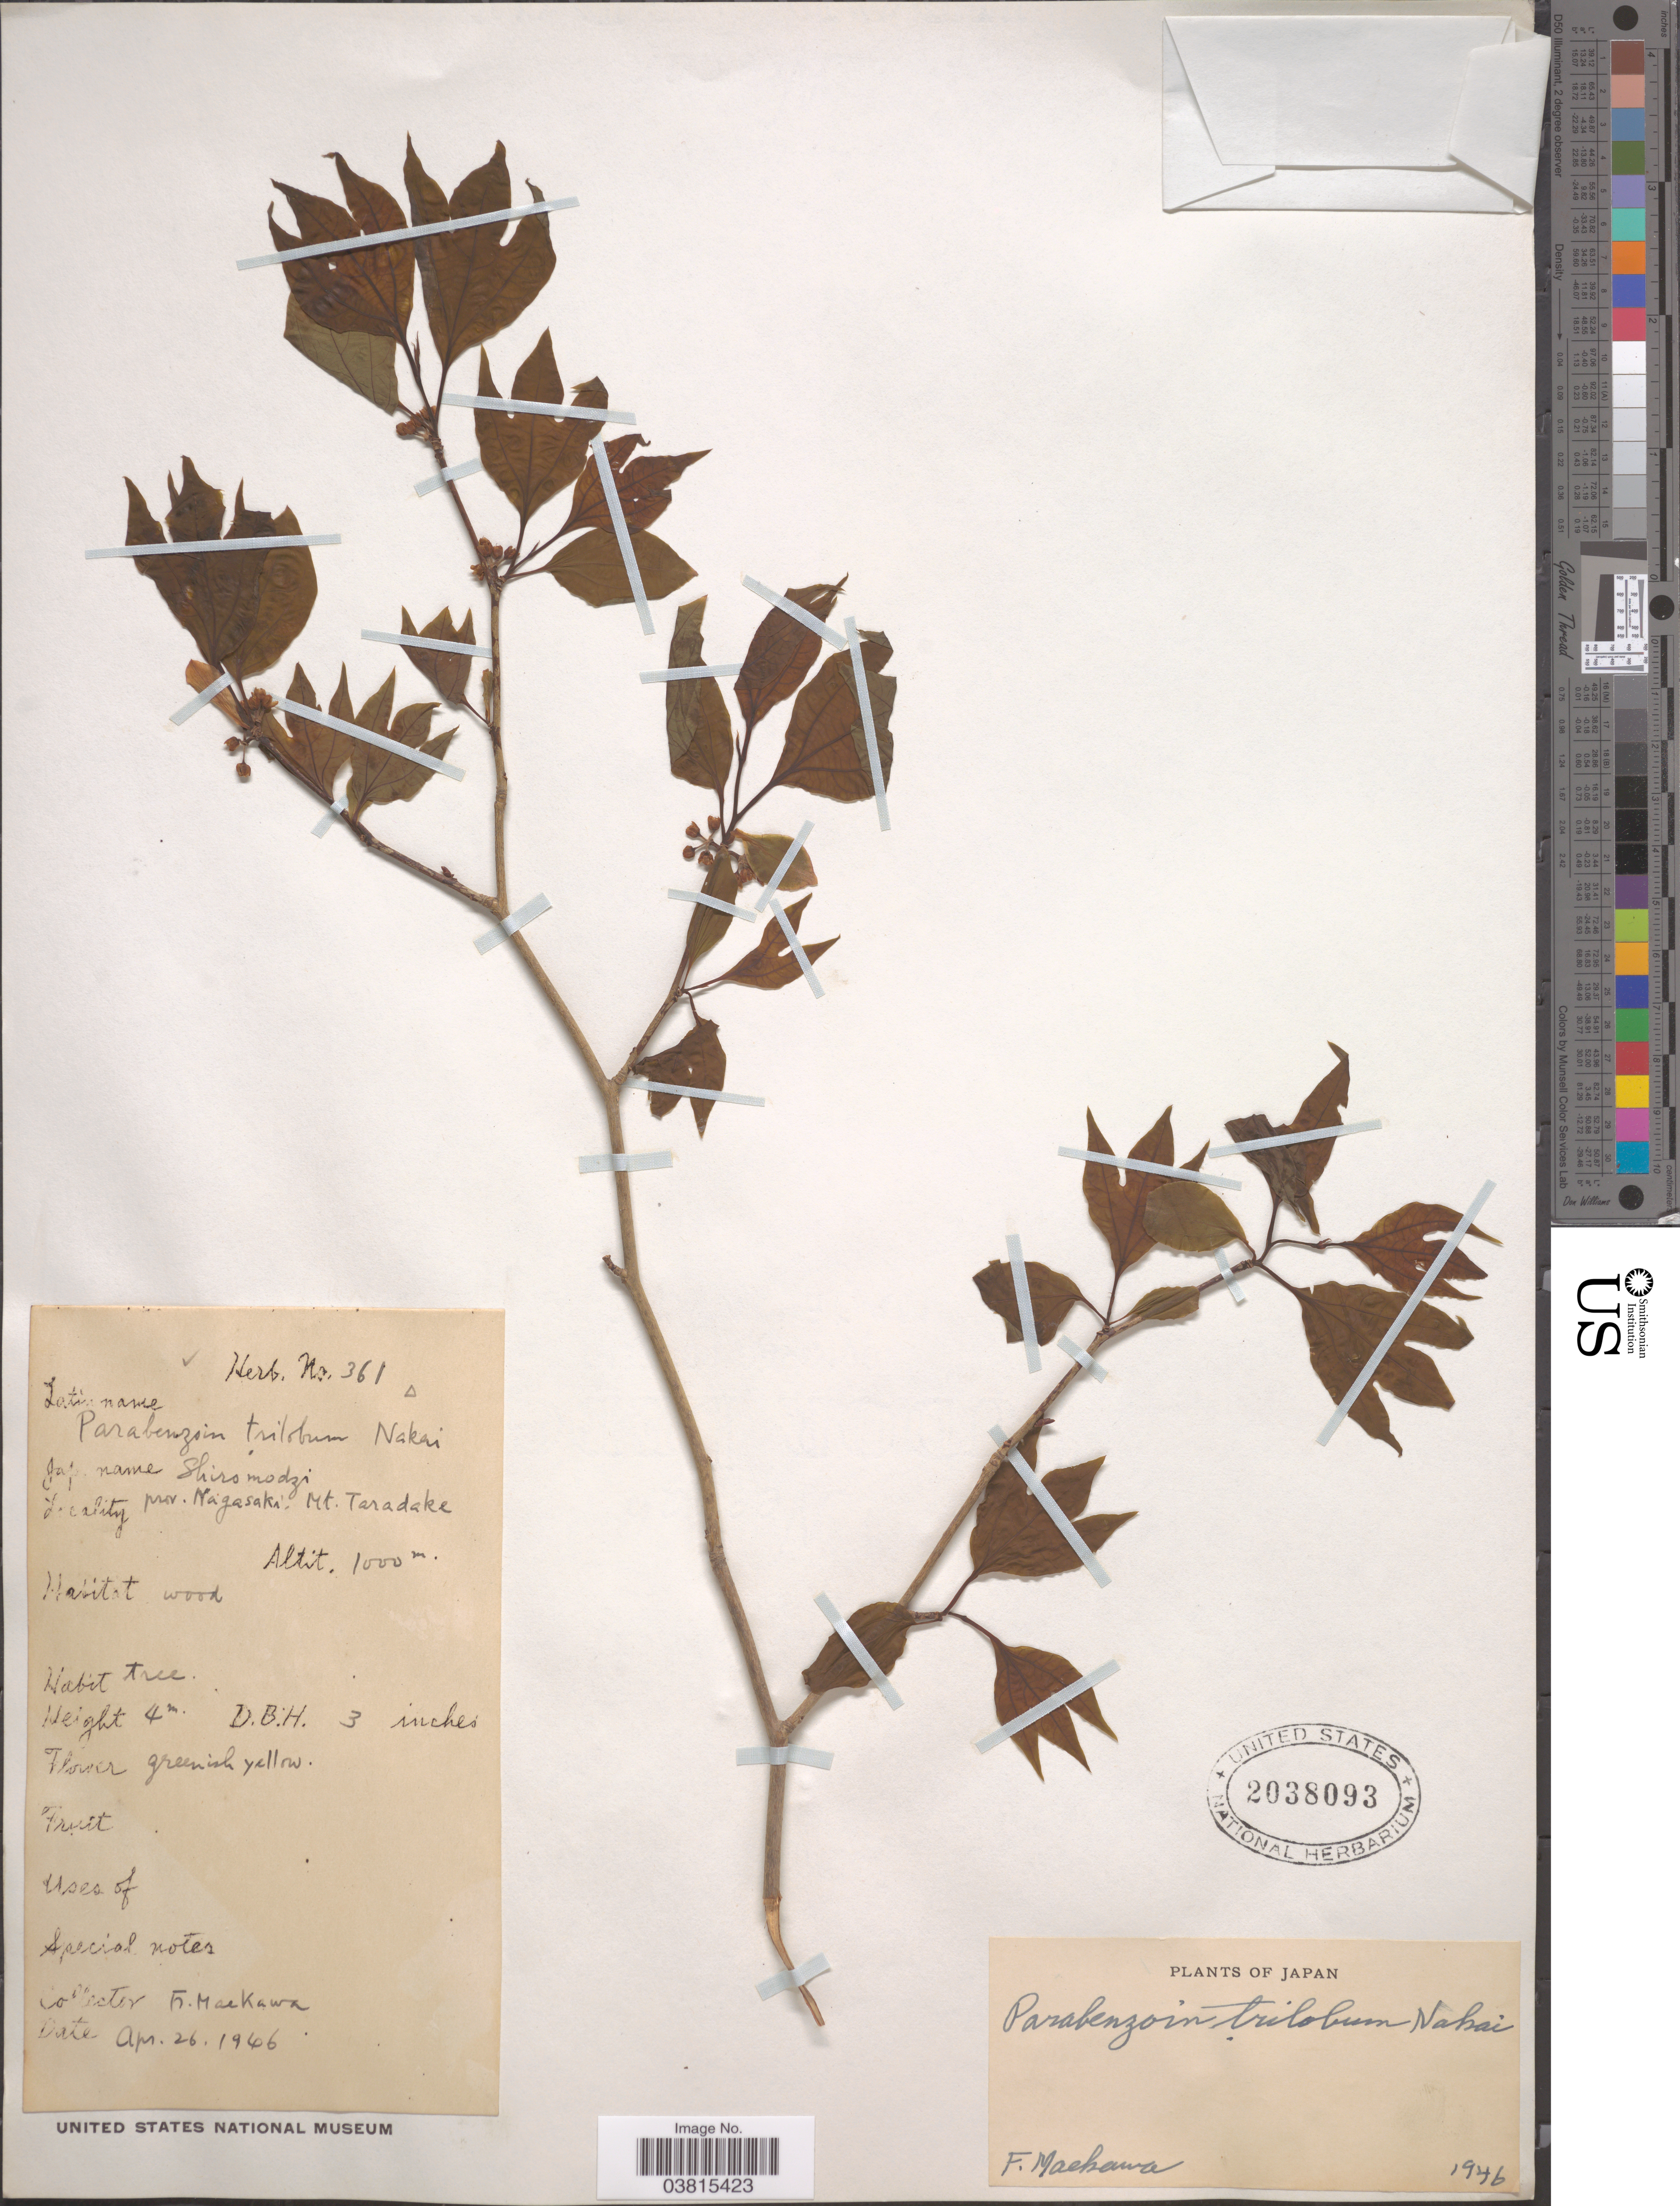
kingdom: Plantae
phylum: Tracheophyta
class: Magnoliopsida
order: Laurales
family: Lauraceae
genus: Lindera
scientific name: Lindera triloba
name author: (Siebold & Zucc.) Blume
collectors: F. Maekawa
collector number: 361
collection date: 1946-04-26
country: Japan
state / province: Nagasaki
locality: Mt. Taradake.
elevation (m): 1000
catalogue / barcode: US 2038093